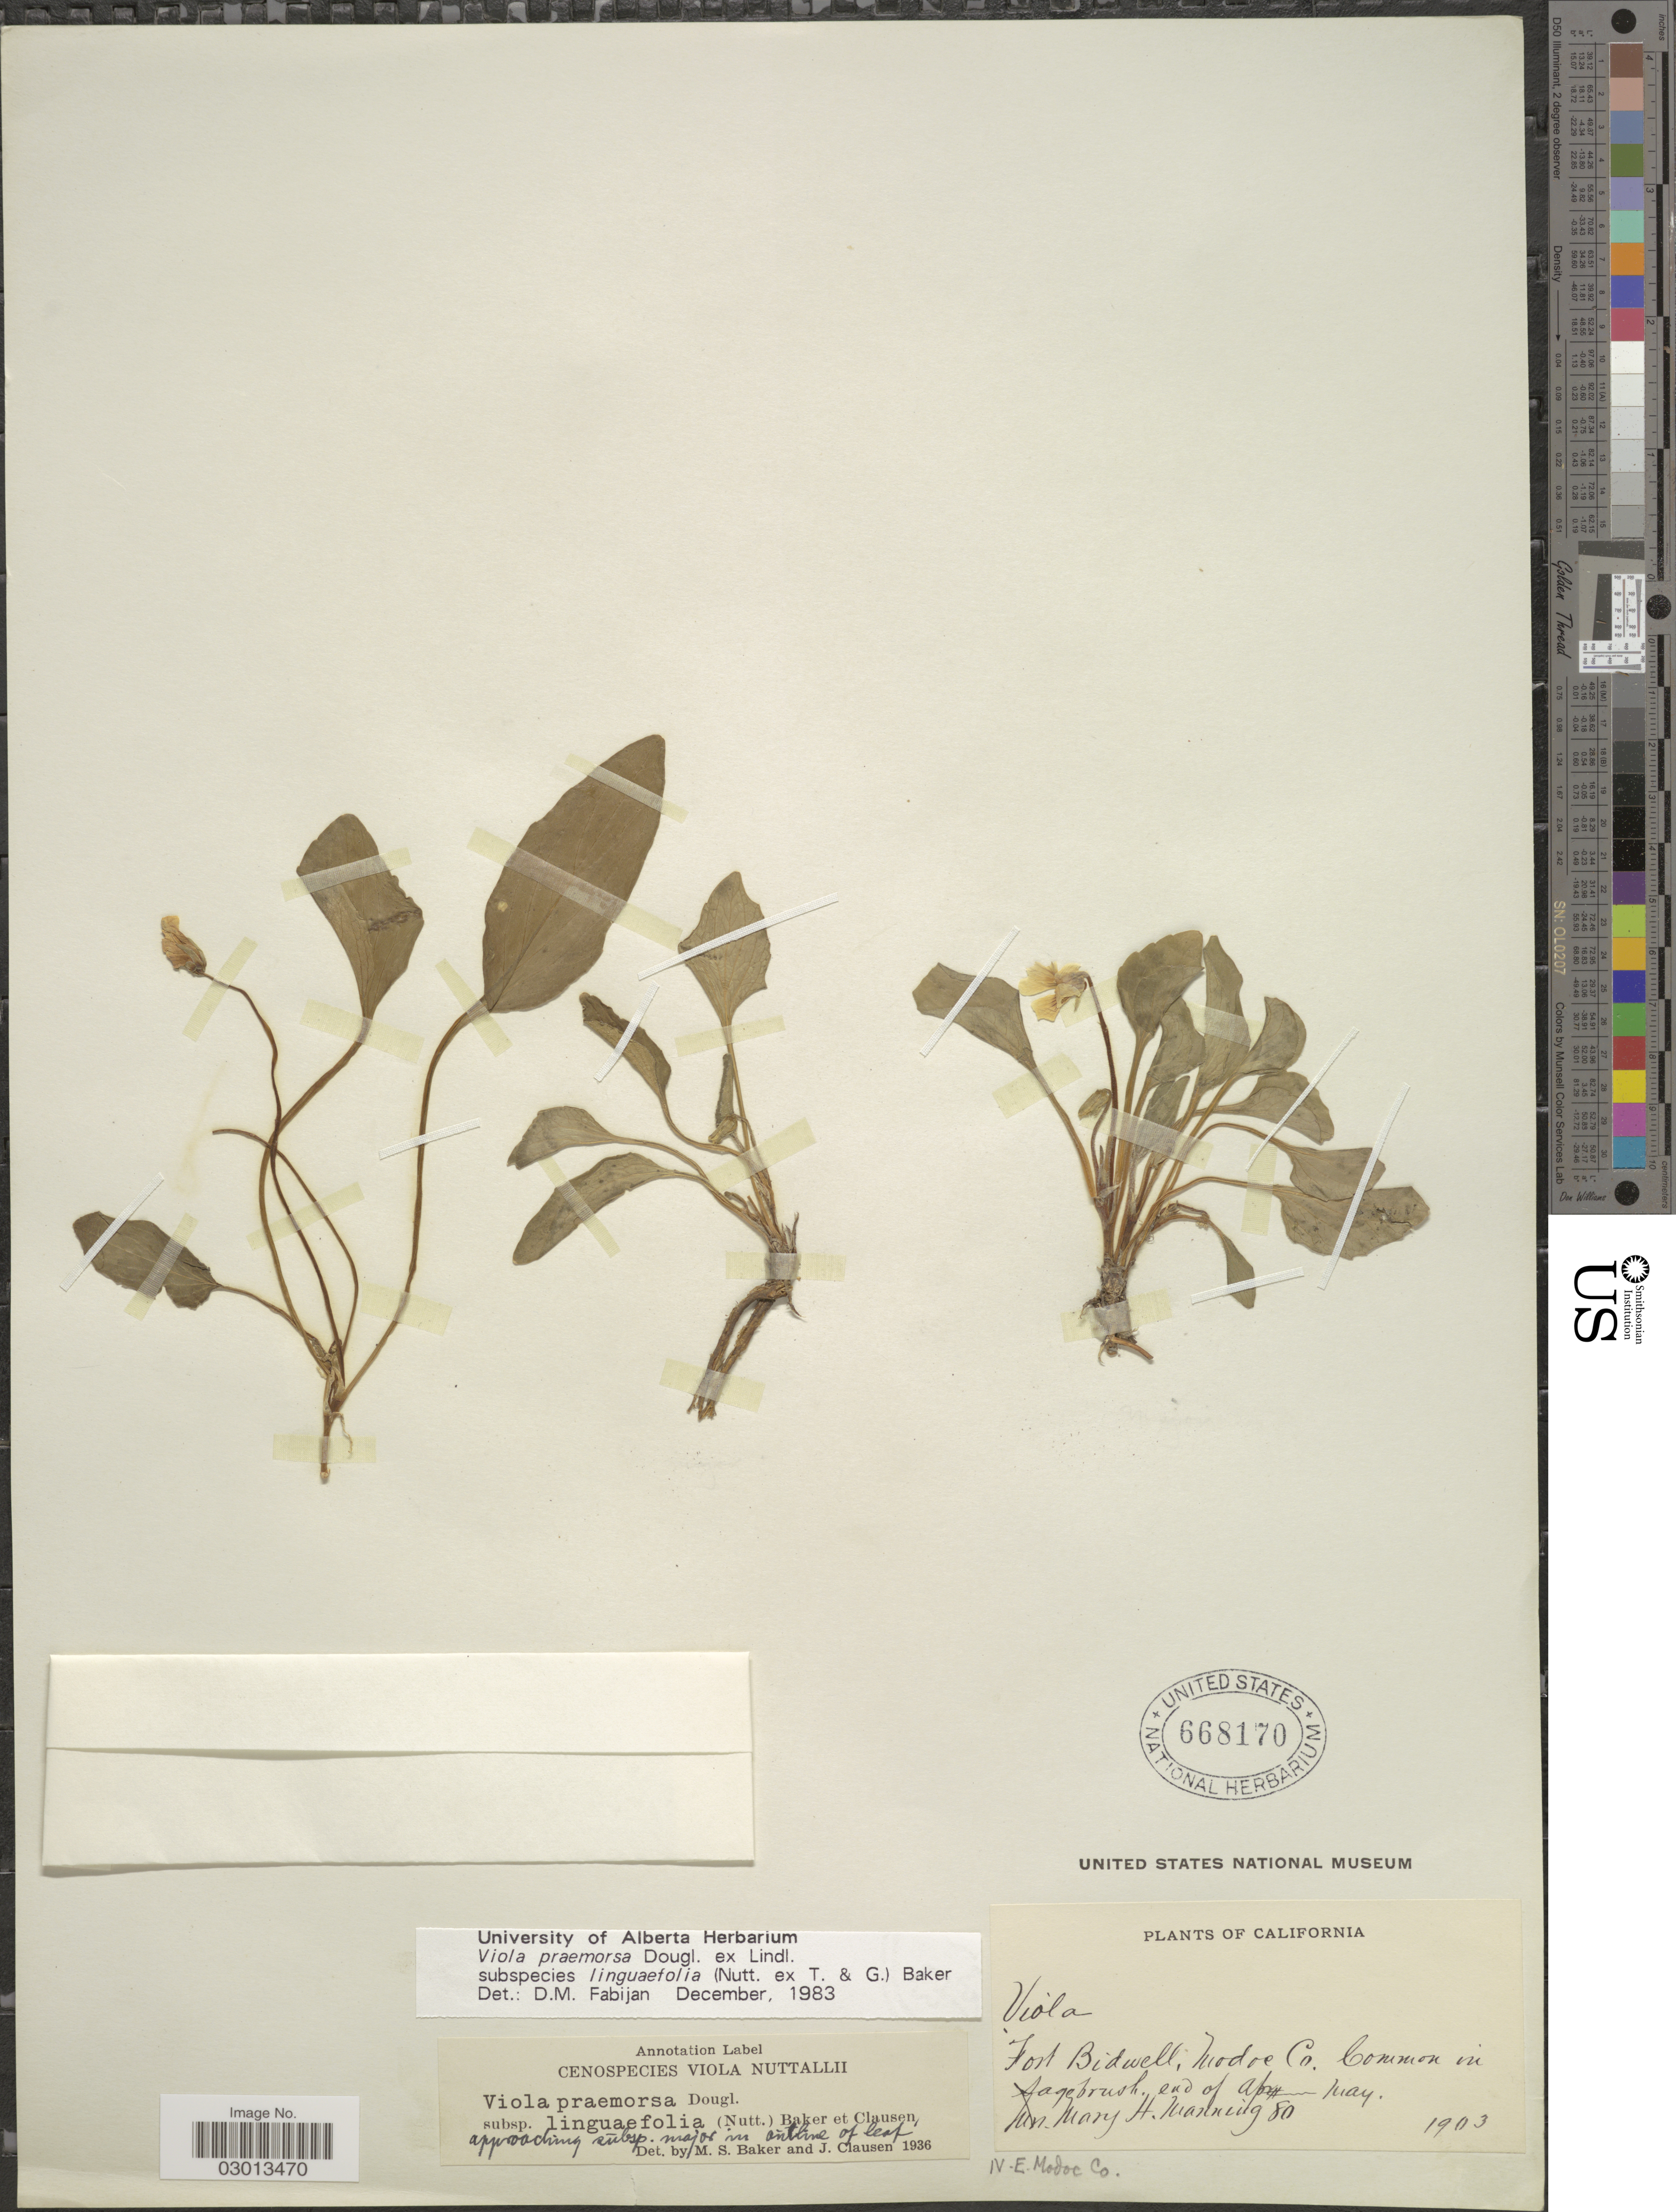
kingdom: Plantae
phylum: Tracheophyta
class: Magnoliopsida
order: Malpighiales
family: Violaceae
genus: Viola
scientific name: Viola praemorsa subsp. linguifolia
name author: (Nutt.) M.S. Baker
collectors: M. Manning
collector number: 80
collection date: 1903-04/1903-05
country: United States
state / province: California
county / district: Modoc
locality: Fort Bidwell, Modoc Co. In sagebrush. N.E. Modoc Co.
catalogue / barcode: US 668170